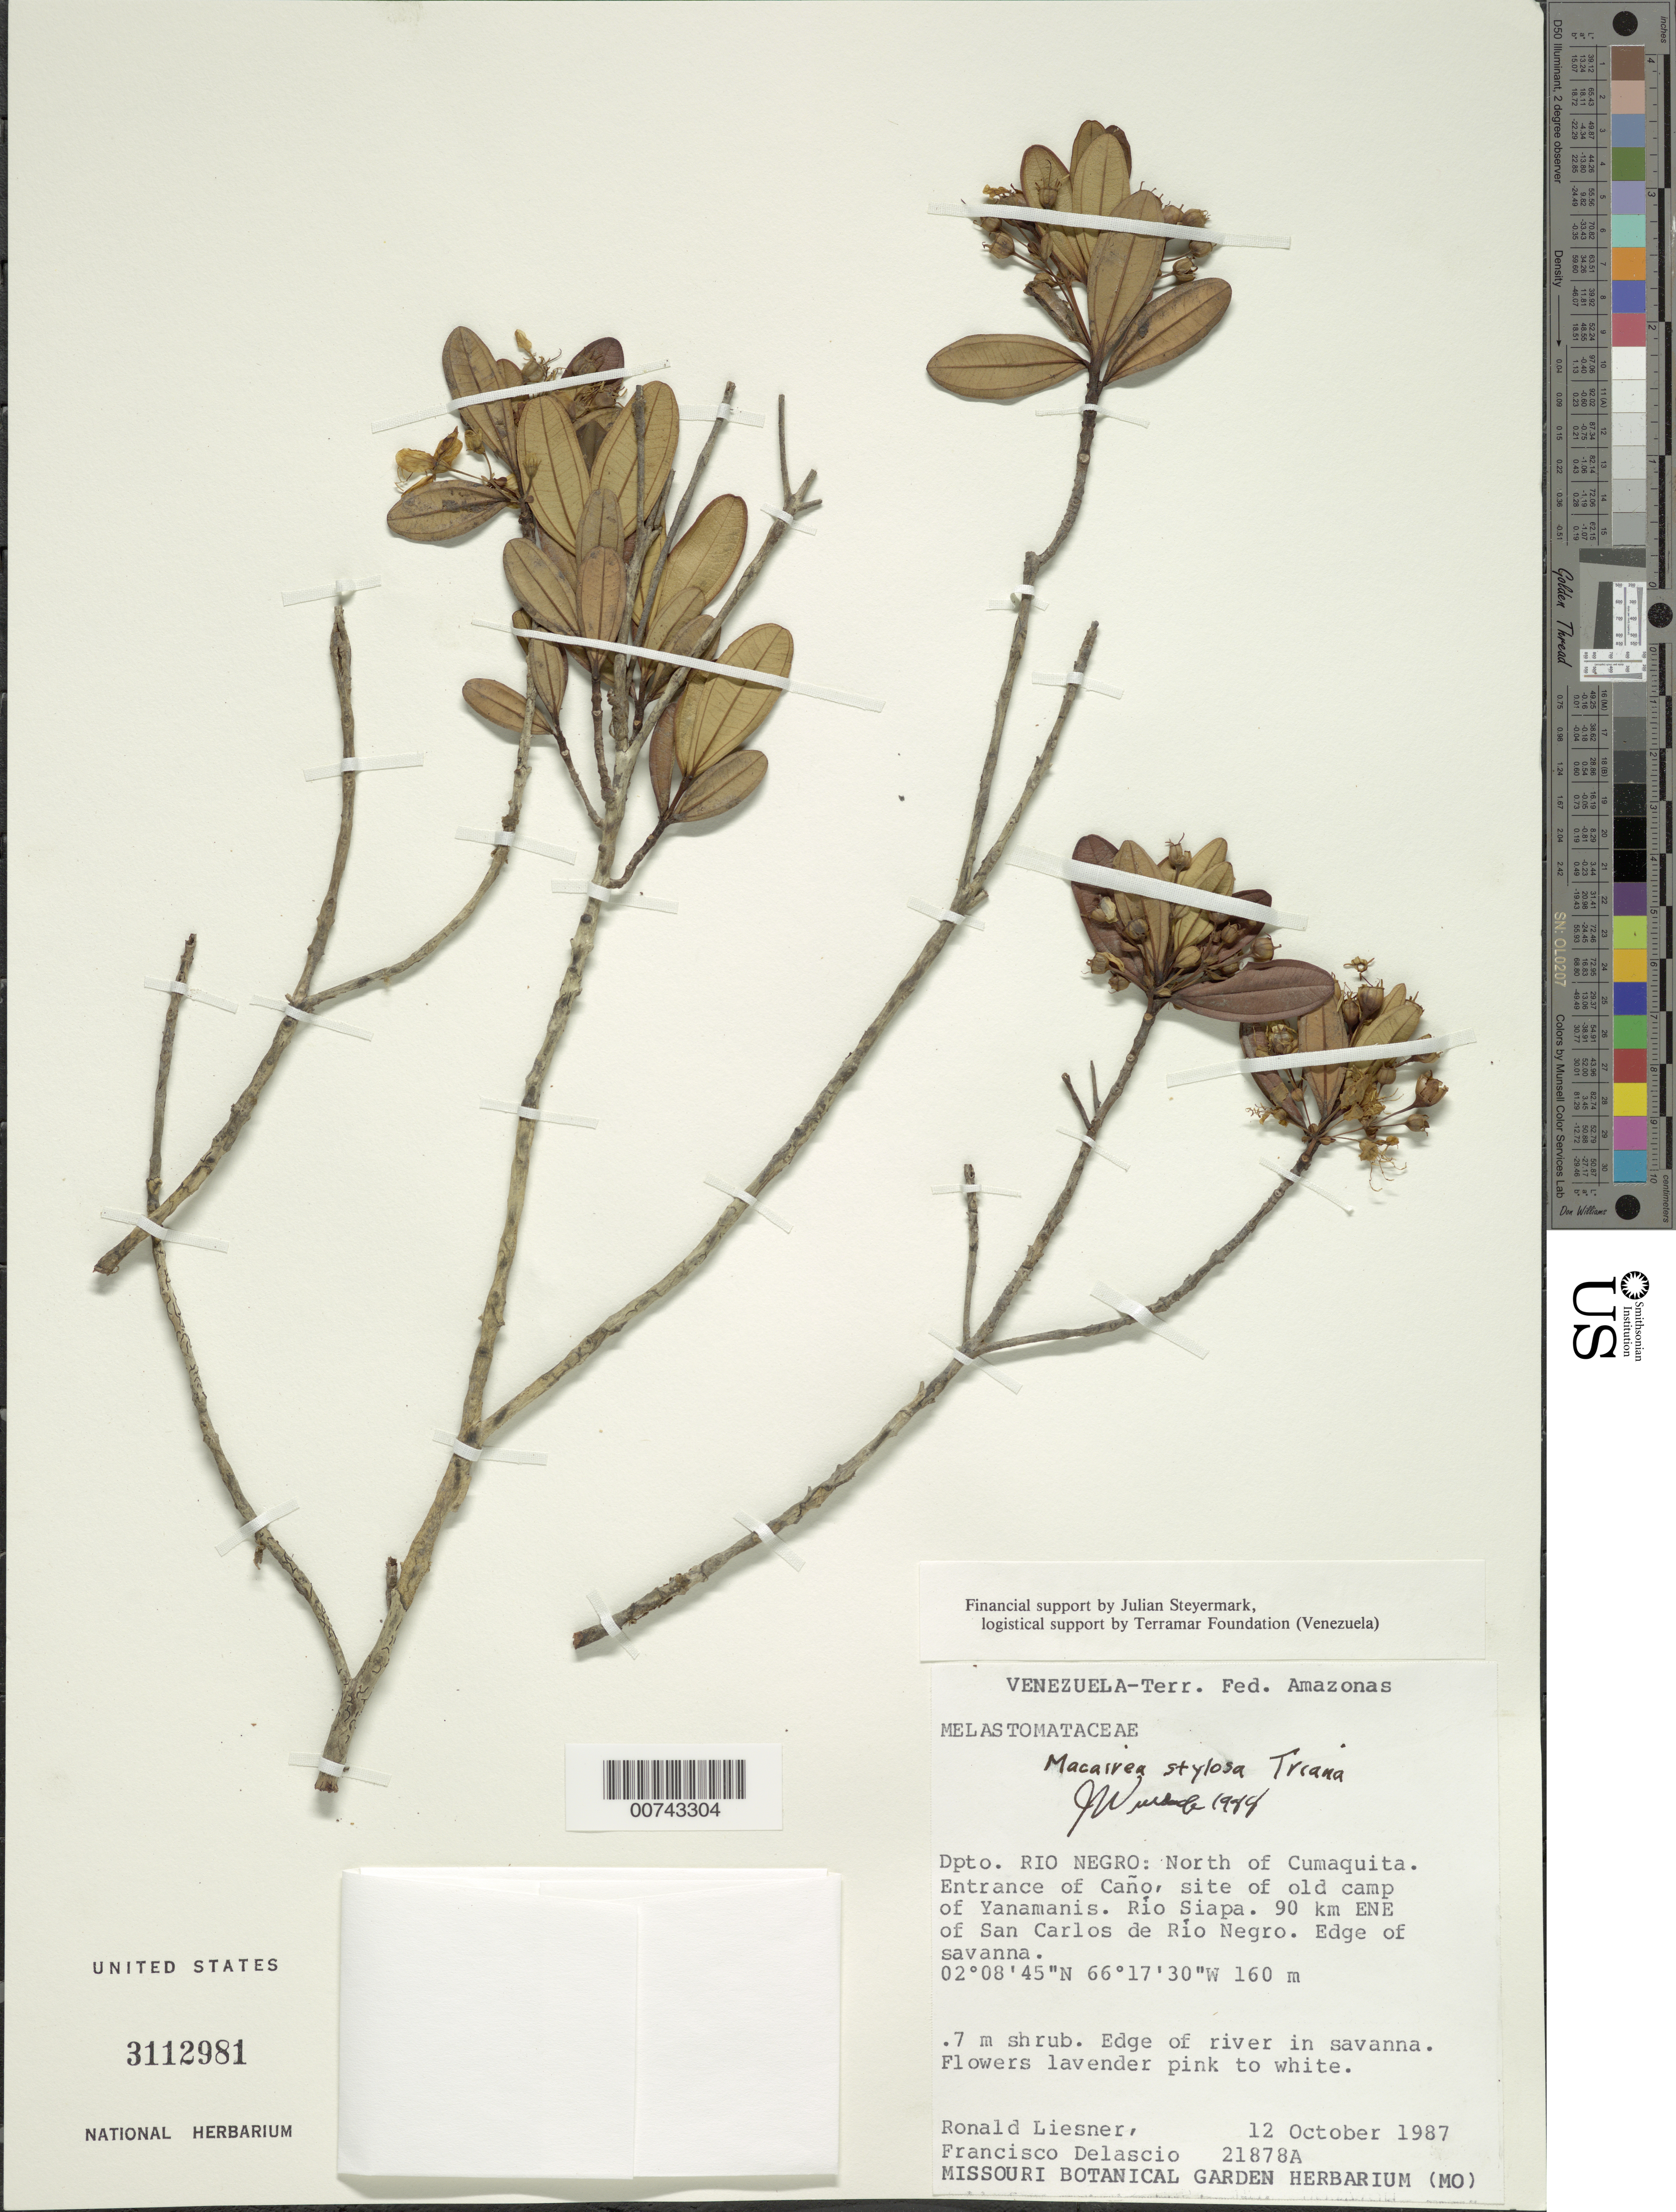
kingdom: Plantae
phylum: Tracheophyta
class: Magnoliopsida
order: Myrtales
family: Melastomataceae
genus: Macairea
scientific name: Macairea stylosa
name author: Triana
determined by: Wurdack, John J., (US), US (UNITED STATES)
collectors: R. L. Liesner & F. Delascio C.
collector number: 21873 A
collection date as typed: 12-Oct-87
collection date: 1987-10-12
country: Venezuela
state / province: Amazonas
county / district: Río Negro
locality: Cumaquita, N of; entrance of Caño, site of old camp of Yanamanis; Río Siapa; 90 km ENE of San Carlos de Río Negro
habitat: Edge of river in savanna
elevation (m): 160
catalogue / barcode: US 3112981